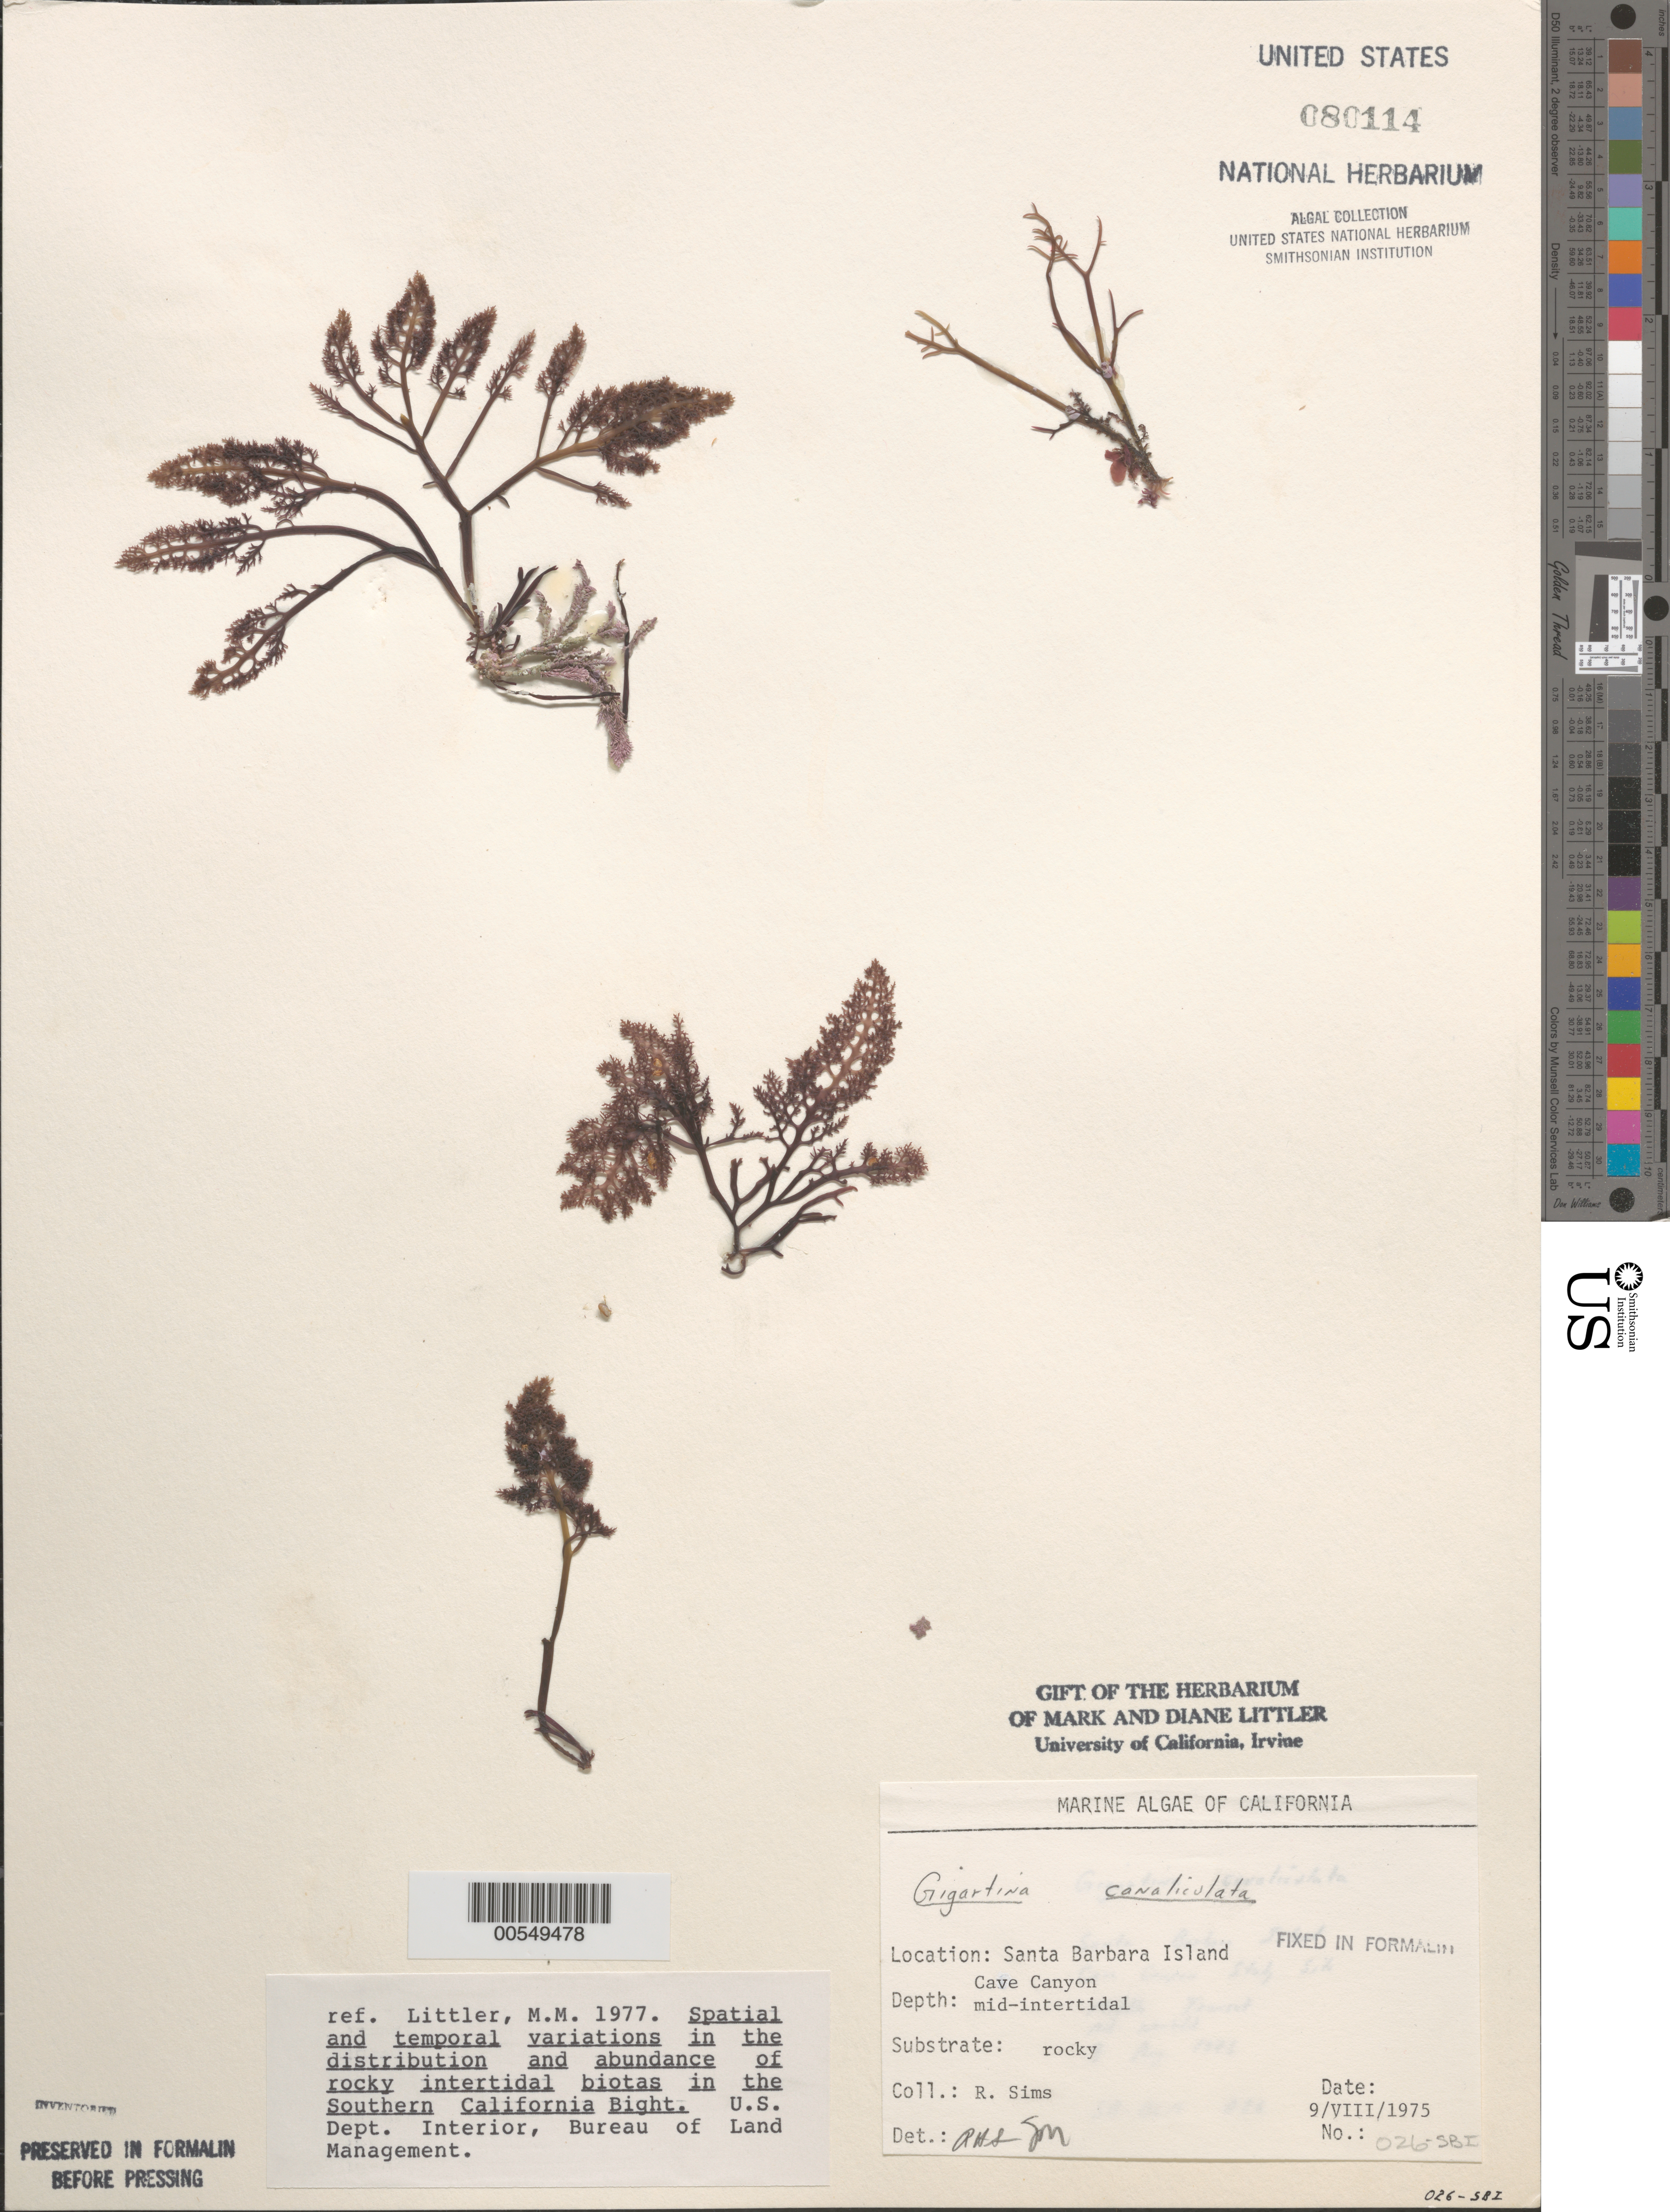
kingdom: Plantae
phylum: Rhodophyta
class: Florideophyceae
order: Gigartinales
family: Gigartinaceae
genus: Chondracanthus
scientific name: Chondracanthus canaliculatus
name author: (Harv.) Guiry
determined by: Algae name updating Project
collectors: R. H. Sims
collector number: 026-sbi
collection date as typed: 09 Aug 1975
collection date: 1975-08-09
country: United States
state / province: California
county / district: Santa Barbara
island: Santa Barbara Island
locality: Cave Canyon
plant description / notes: BLM-SOCALBIGHT Rocky Intertidal Survey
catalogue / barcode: US 80114